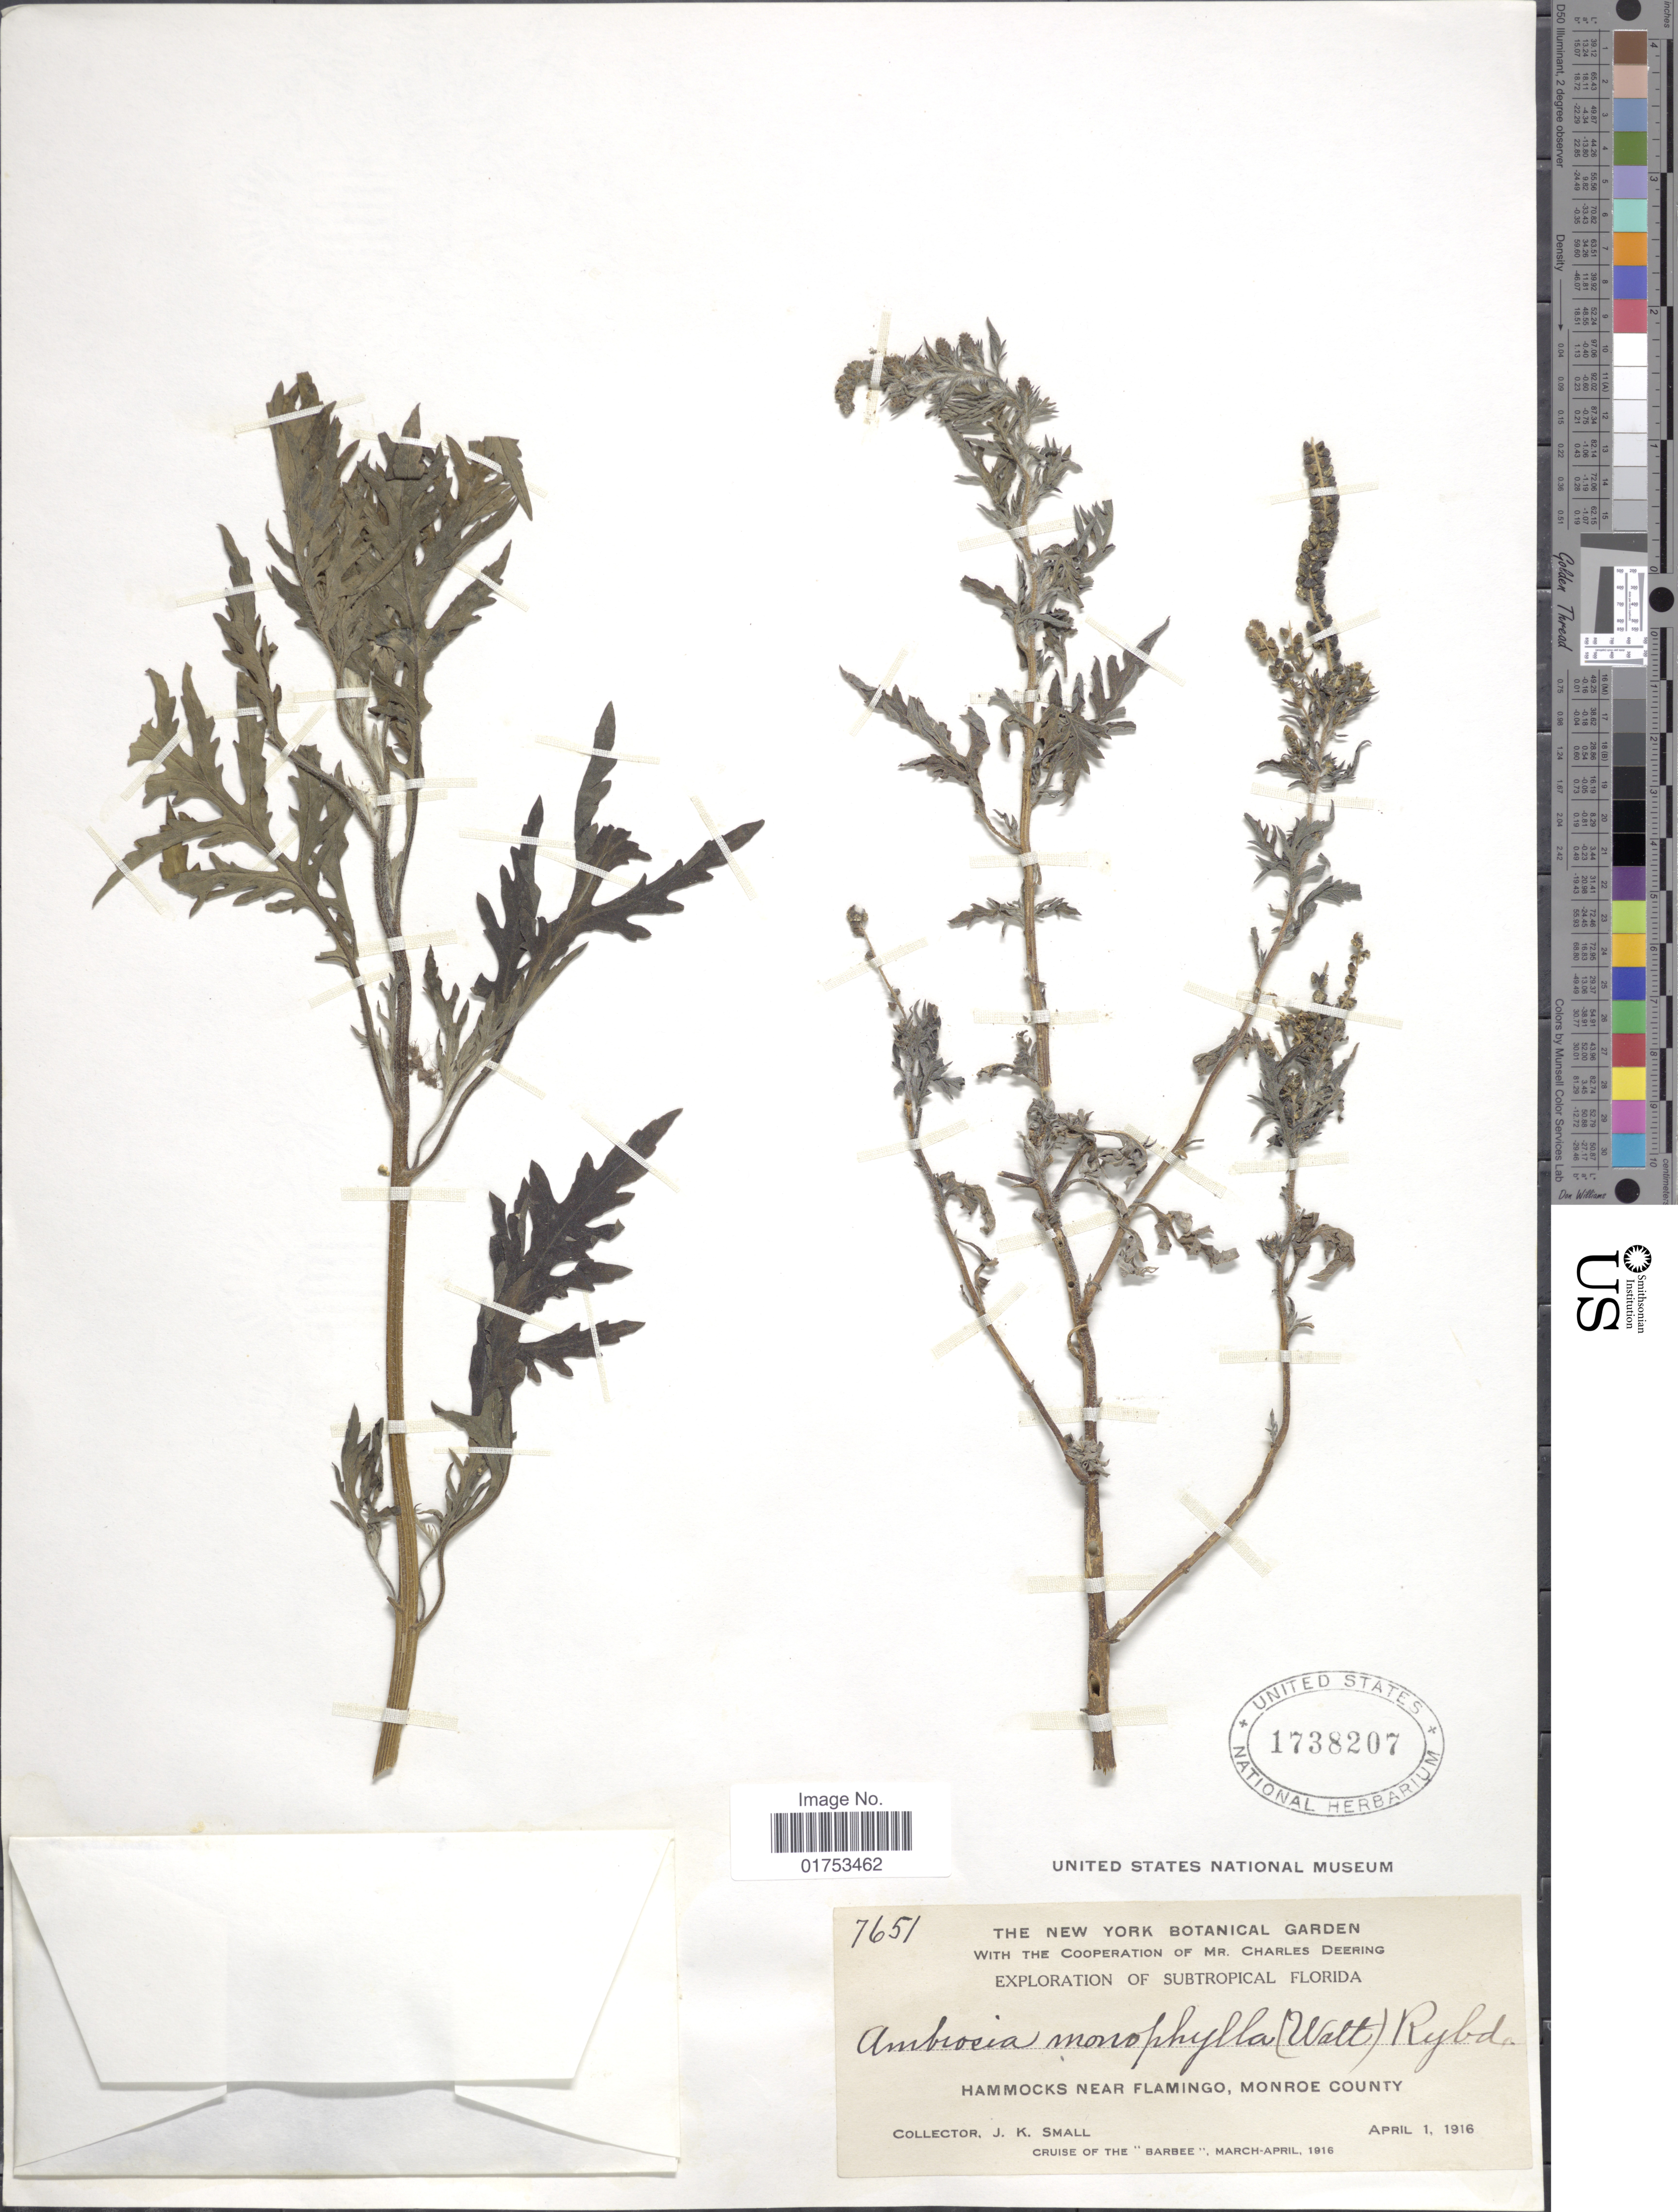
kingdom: Plantae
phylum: Tracheophyta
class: Magnoliopsida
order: Asterales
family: Asteraceae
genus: Ambrosia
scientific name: Ambrosia monophylla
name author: (Walter) Rydb.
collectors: J. K. Small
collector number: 7651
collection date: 1916-04-01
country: United States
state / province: Florida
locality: Subtropical Florida, Hammock near Flamingo, Monroe County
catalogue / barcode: US 1738207